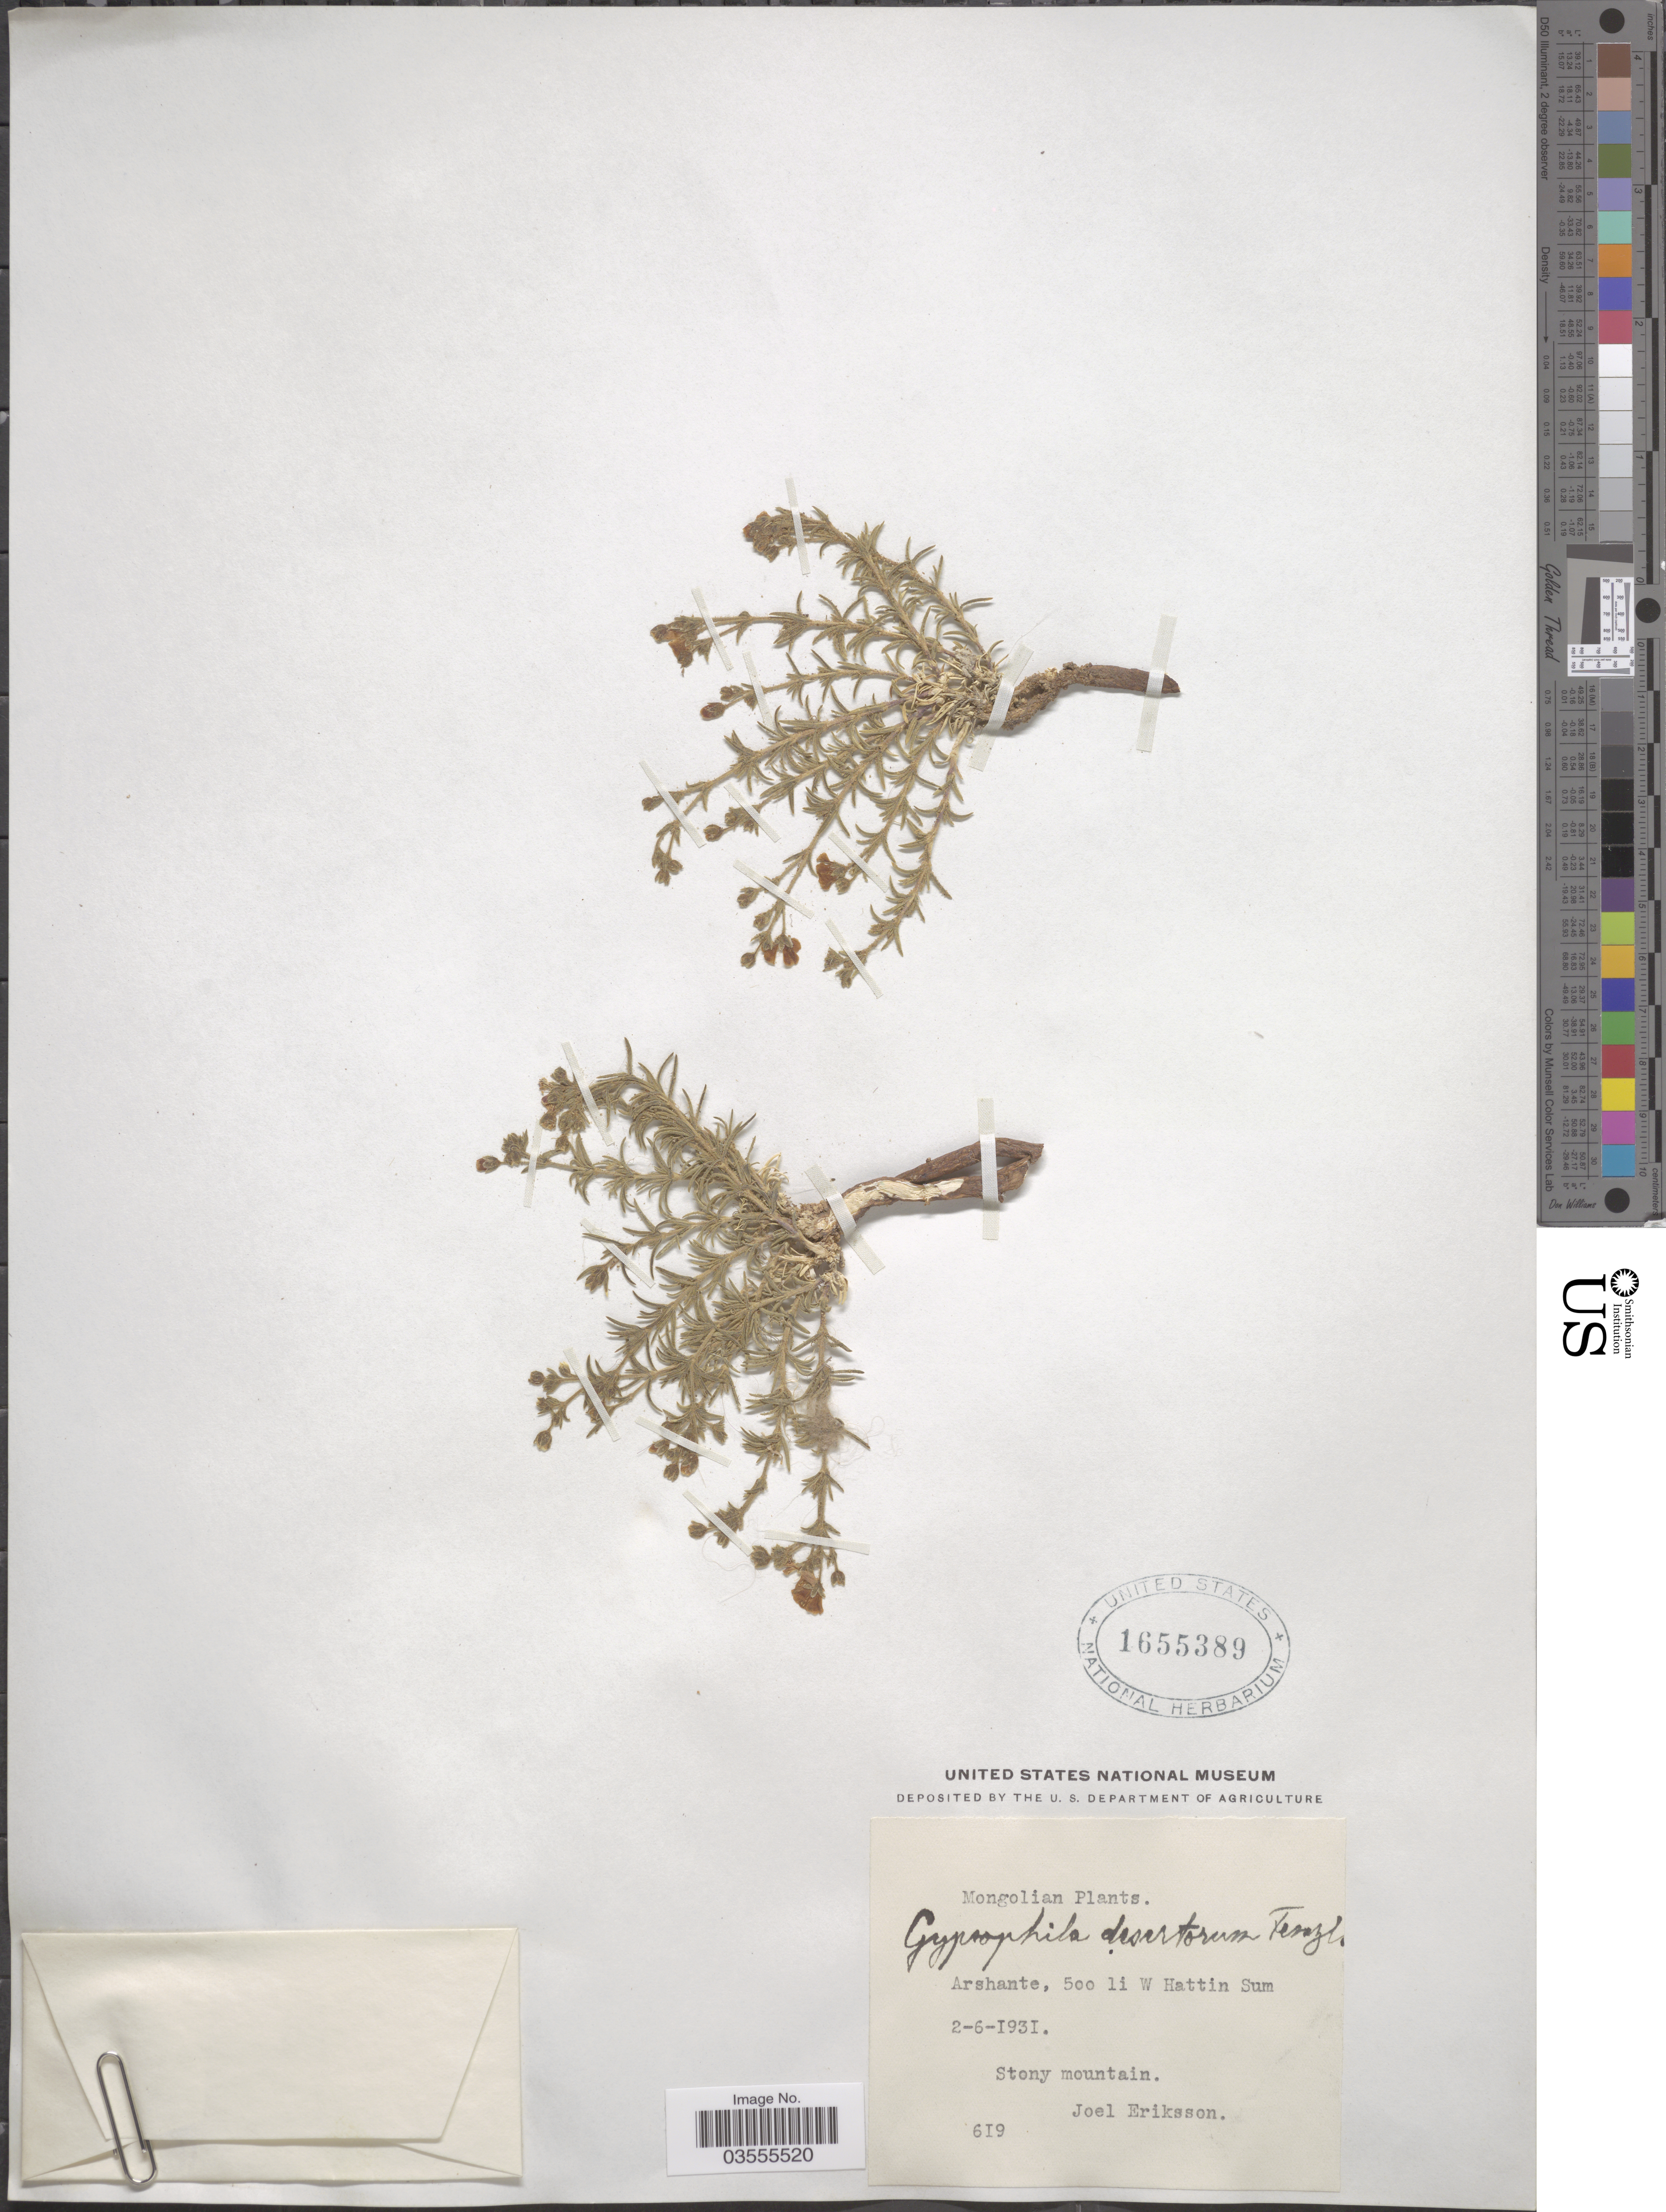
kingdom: Plantae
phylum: Tracheophyta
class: Magnoliopsida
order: Caryophyllales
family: Caryophyllaceae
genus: Heterochroa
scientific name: Heterochroa desertorum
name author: Bunge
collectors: J. Eriksson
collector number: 619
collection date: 1931-06-02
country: Mongolia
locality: Arshante, 500 li W Hattin Sum. Stony mountain.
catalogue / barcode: US 1655389